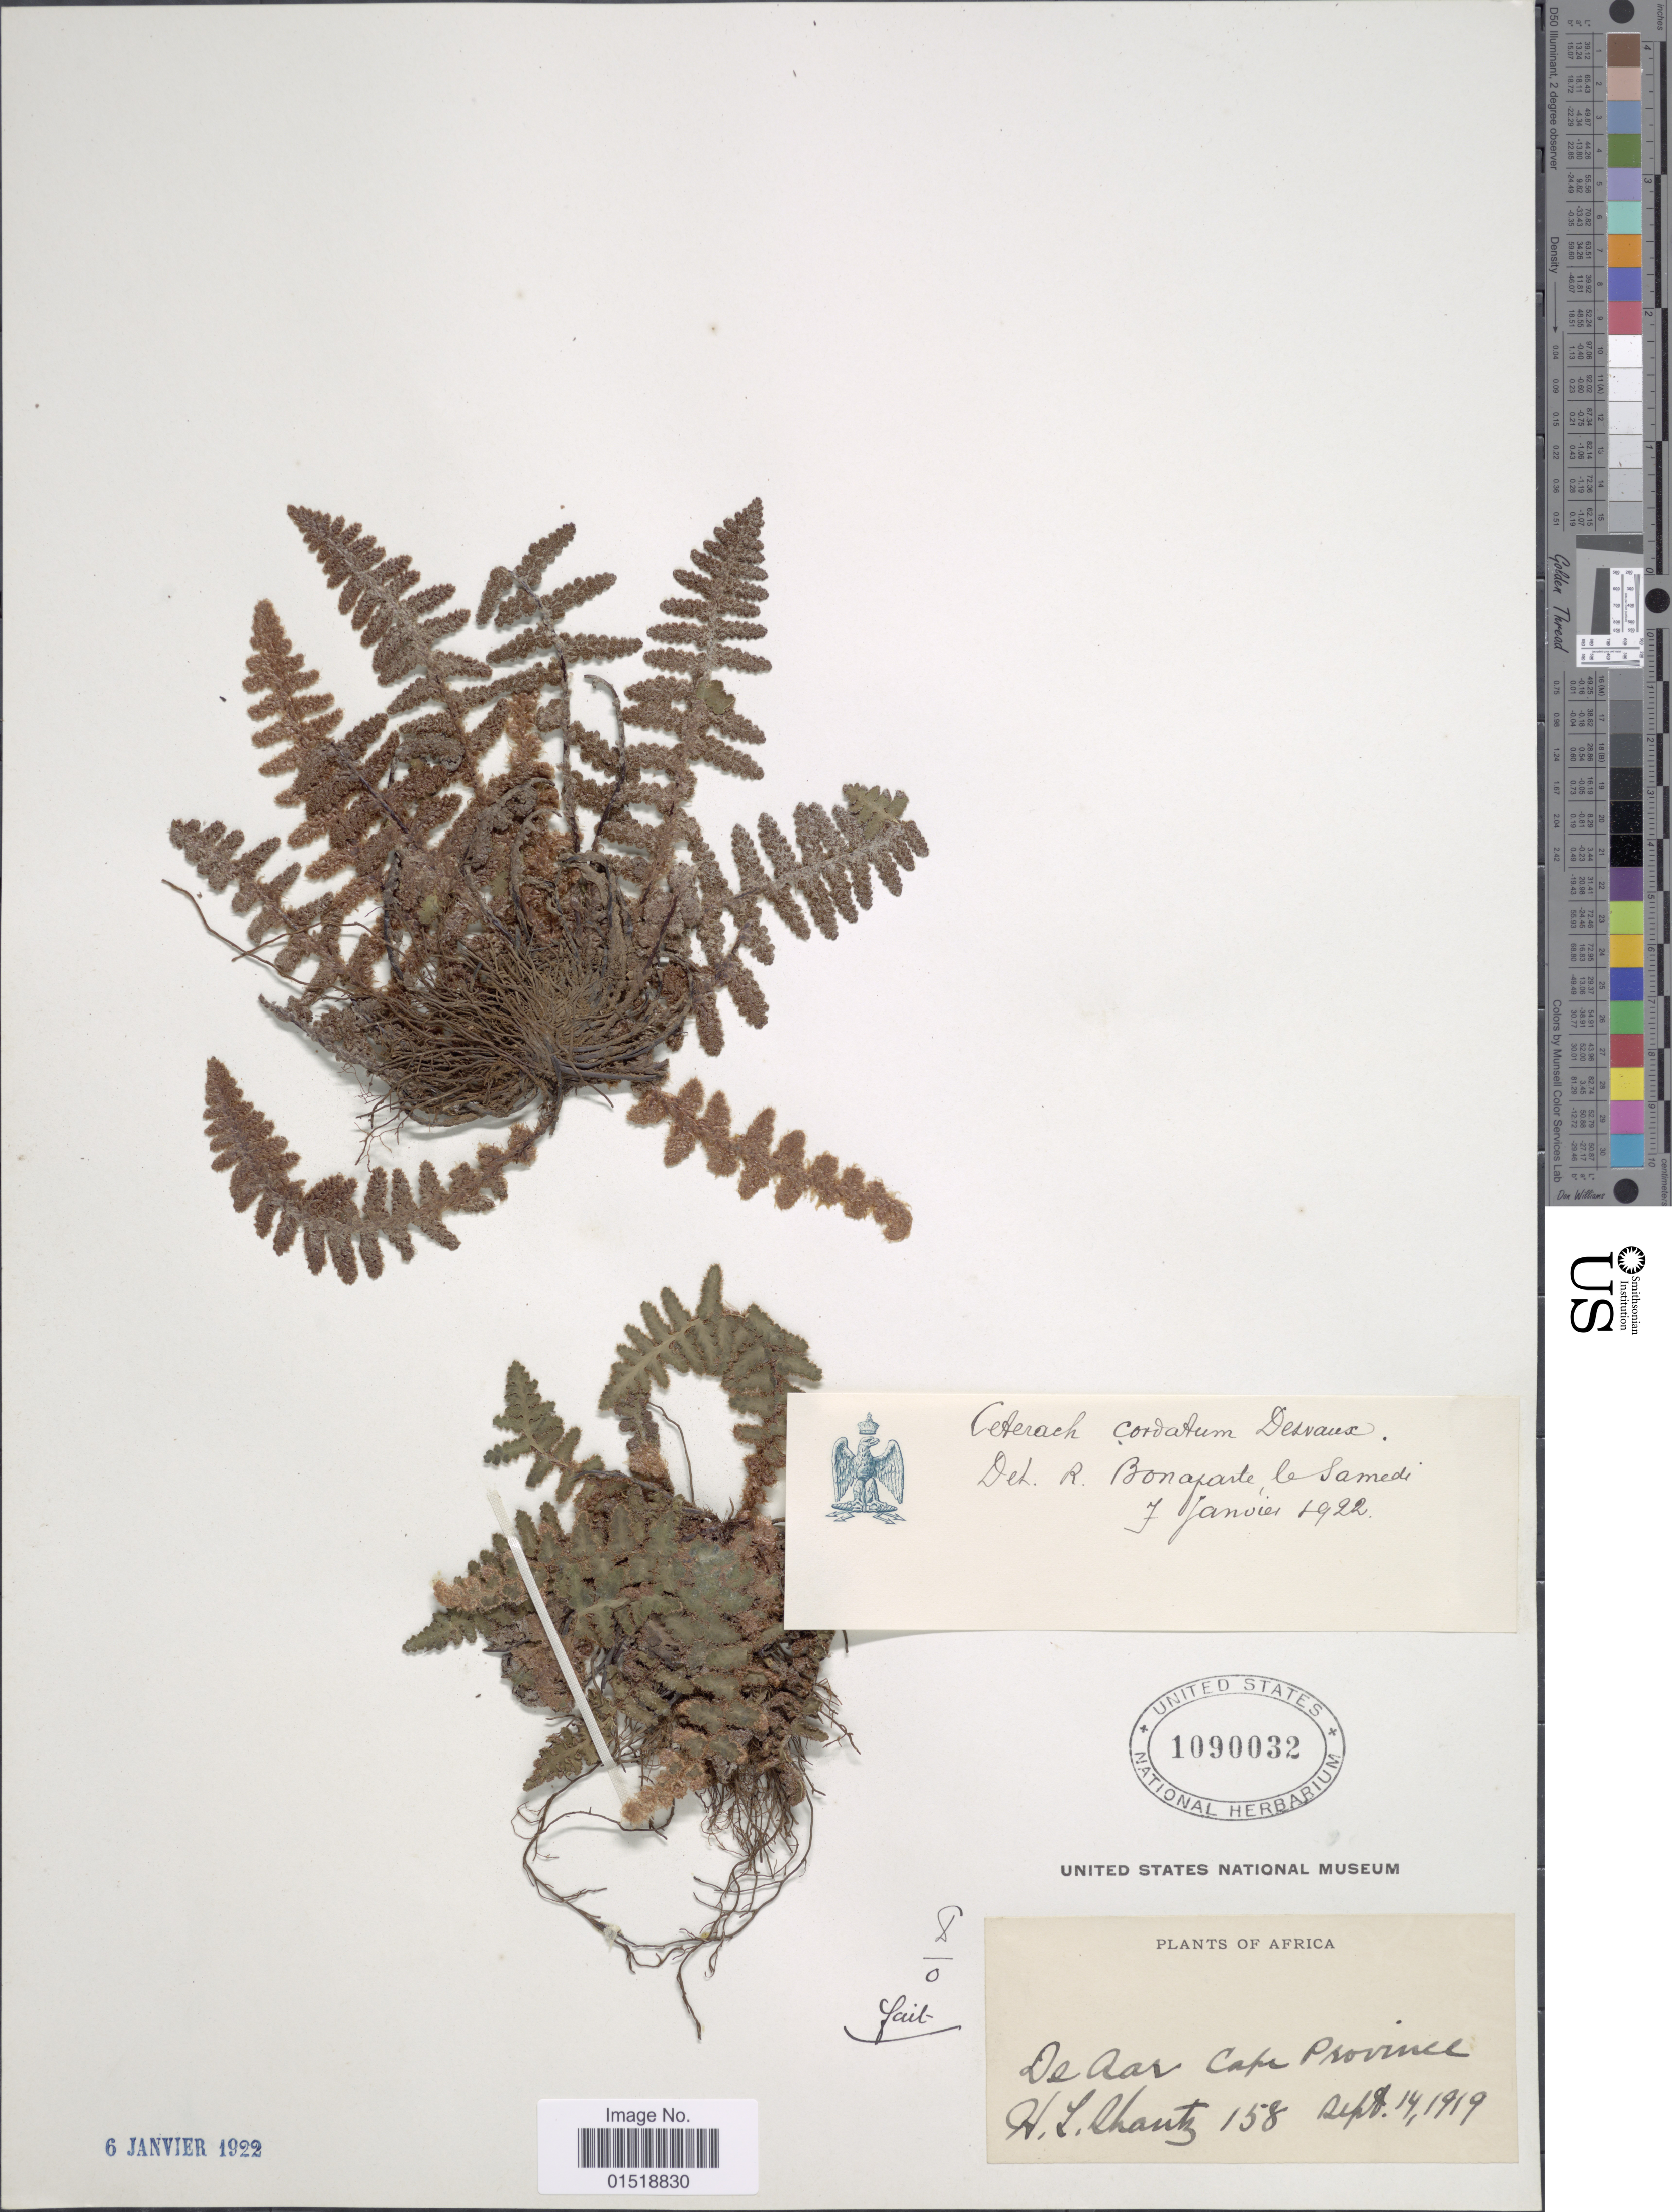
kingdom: Plantae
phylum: Tracheophyta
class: Polypodiopsida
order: Polypodiales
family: Aspleniaceae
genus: Asplenium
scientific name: Asplenium cordatum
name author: (Thunb.) Sw.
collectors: H. Shantz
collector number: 158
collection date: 1919-09-14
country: South Africa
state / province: Northern Cape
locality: De Aar.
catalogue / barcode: US 1090032